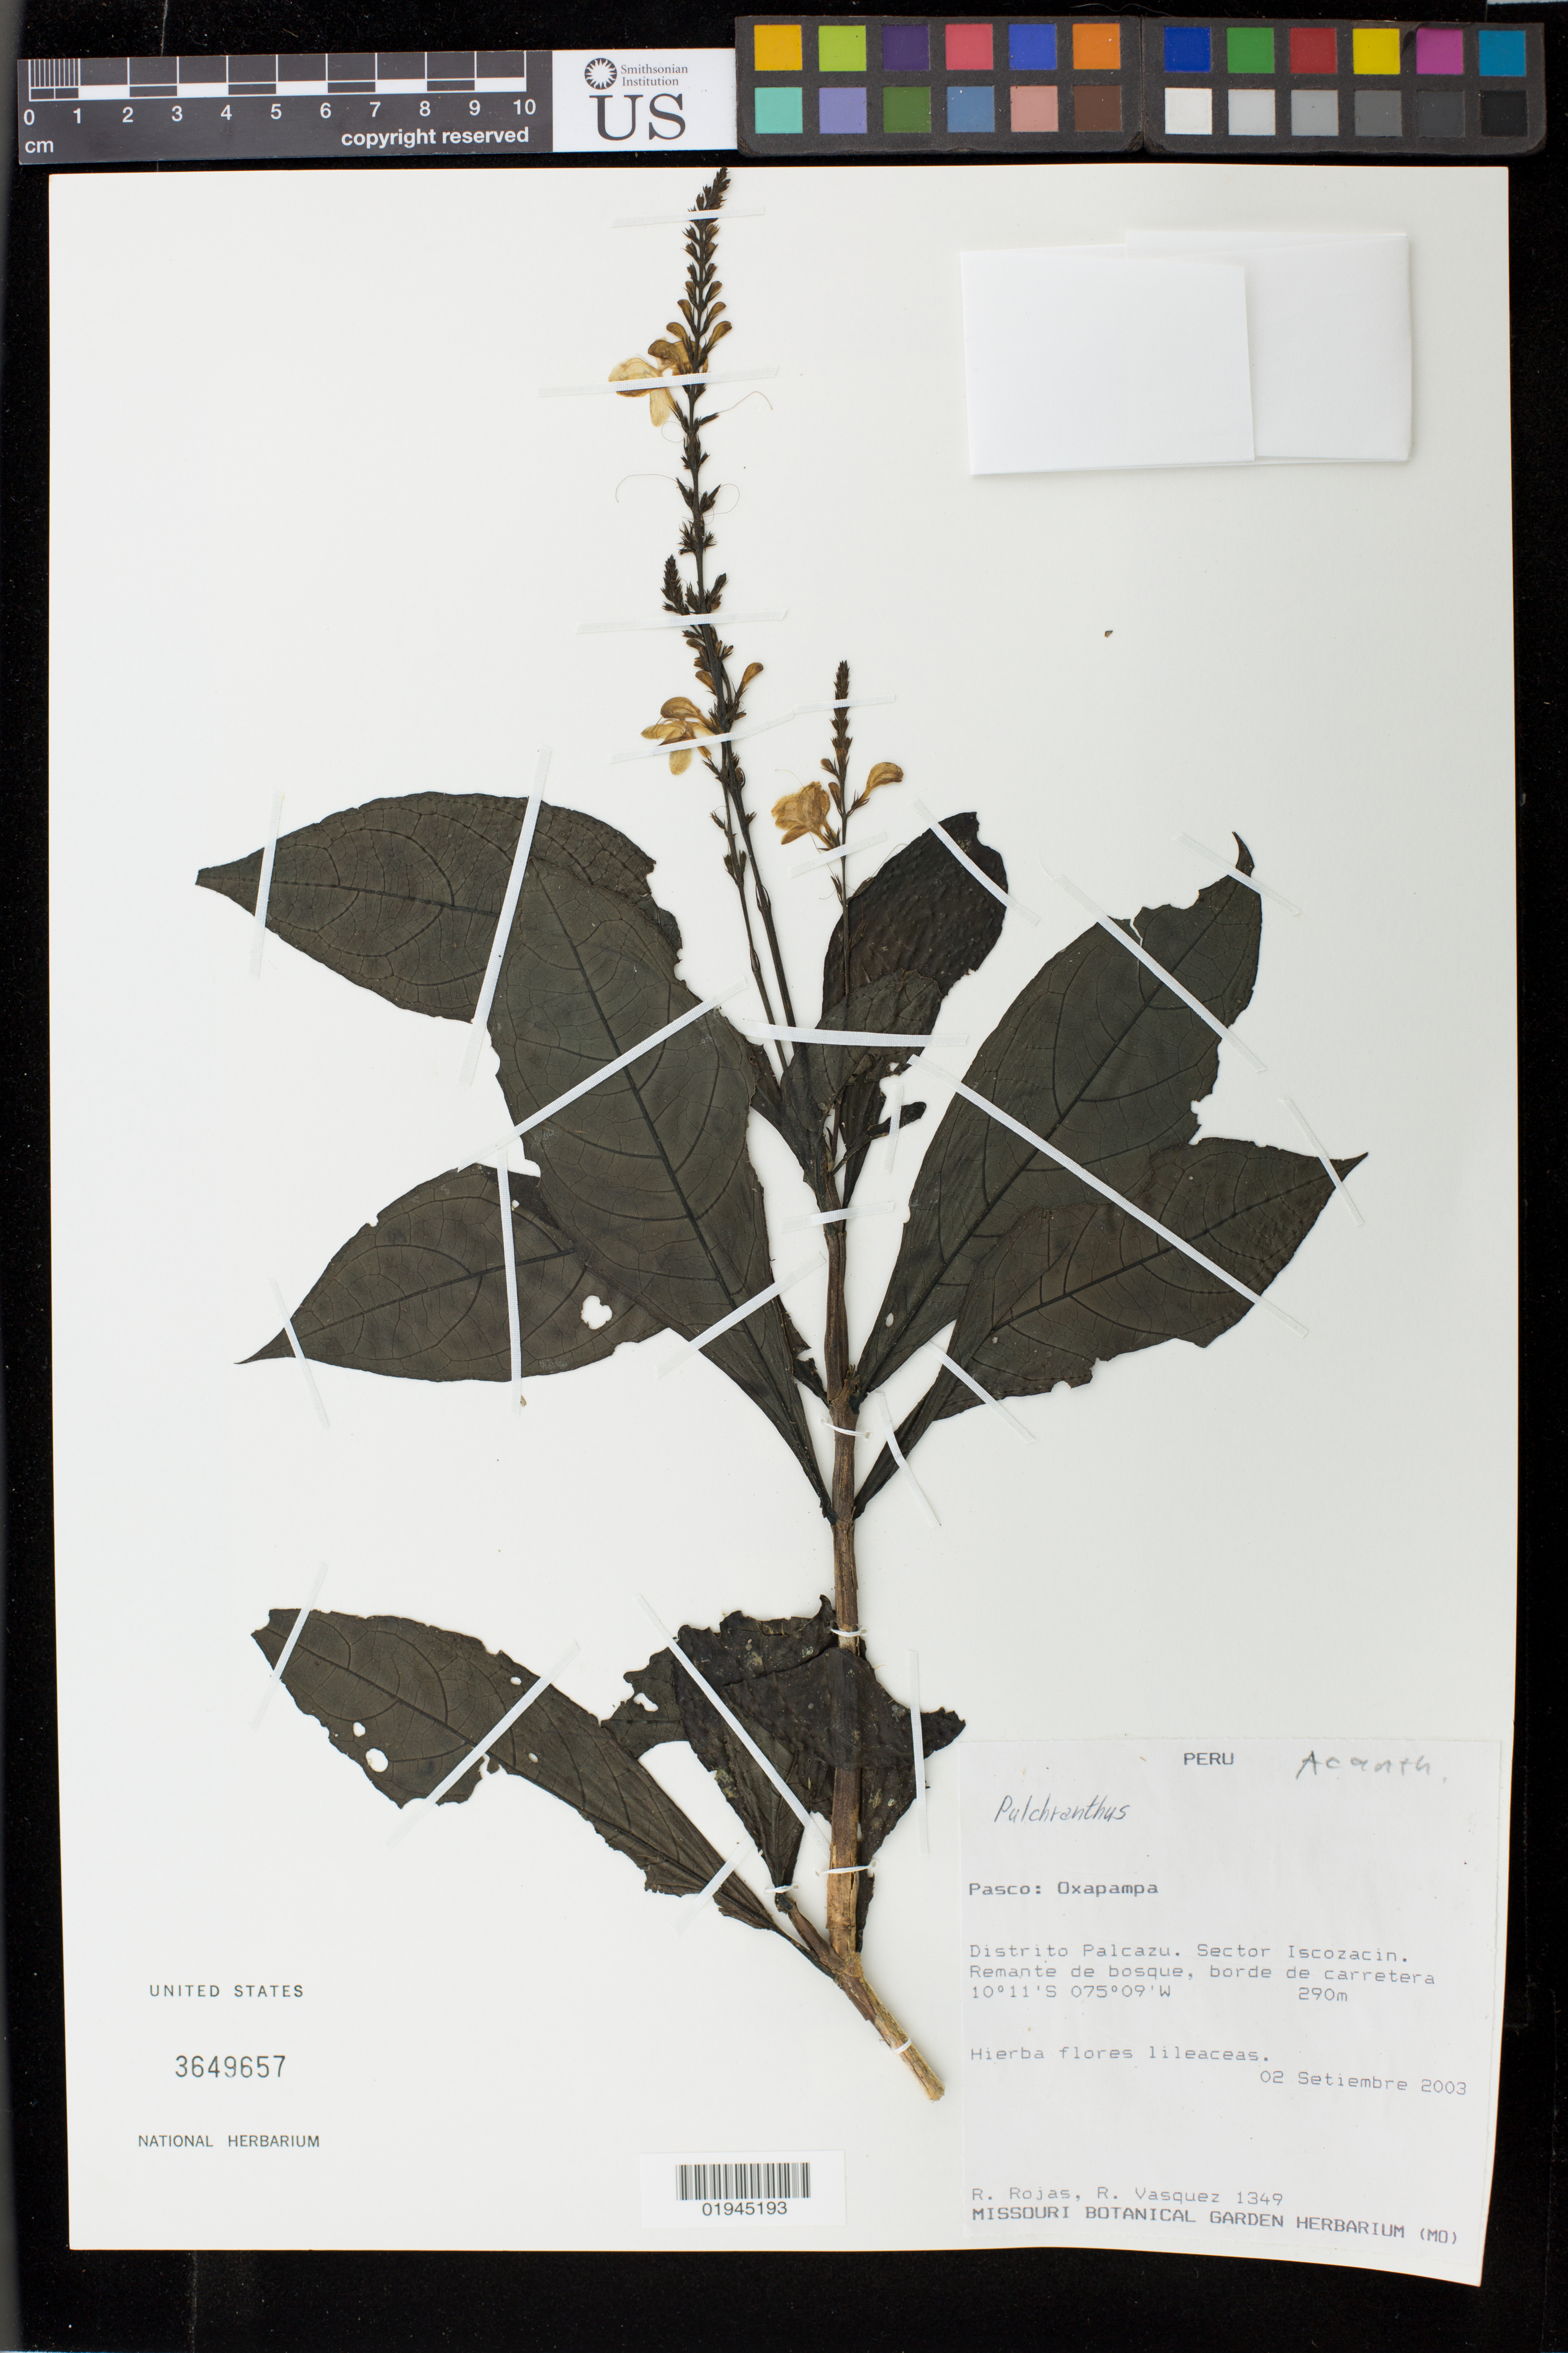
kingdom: Plantae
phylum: Tracheophyta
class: Magnoliopsida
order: Lamiales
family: Acanthaceae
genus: Pulchranthus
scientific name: Pulchranthus sp.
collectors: R. Rojas & R. Vasquez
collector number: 1349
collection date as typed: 02 Sep 2003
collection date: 2003-09-02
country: Peru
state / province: Pasco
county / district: Oxapampa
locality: Distrito Palcazu. Sector Iscozacin.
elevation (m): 290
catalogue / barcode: US 3649657